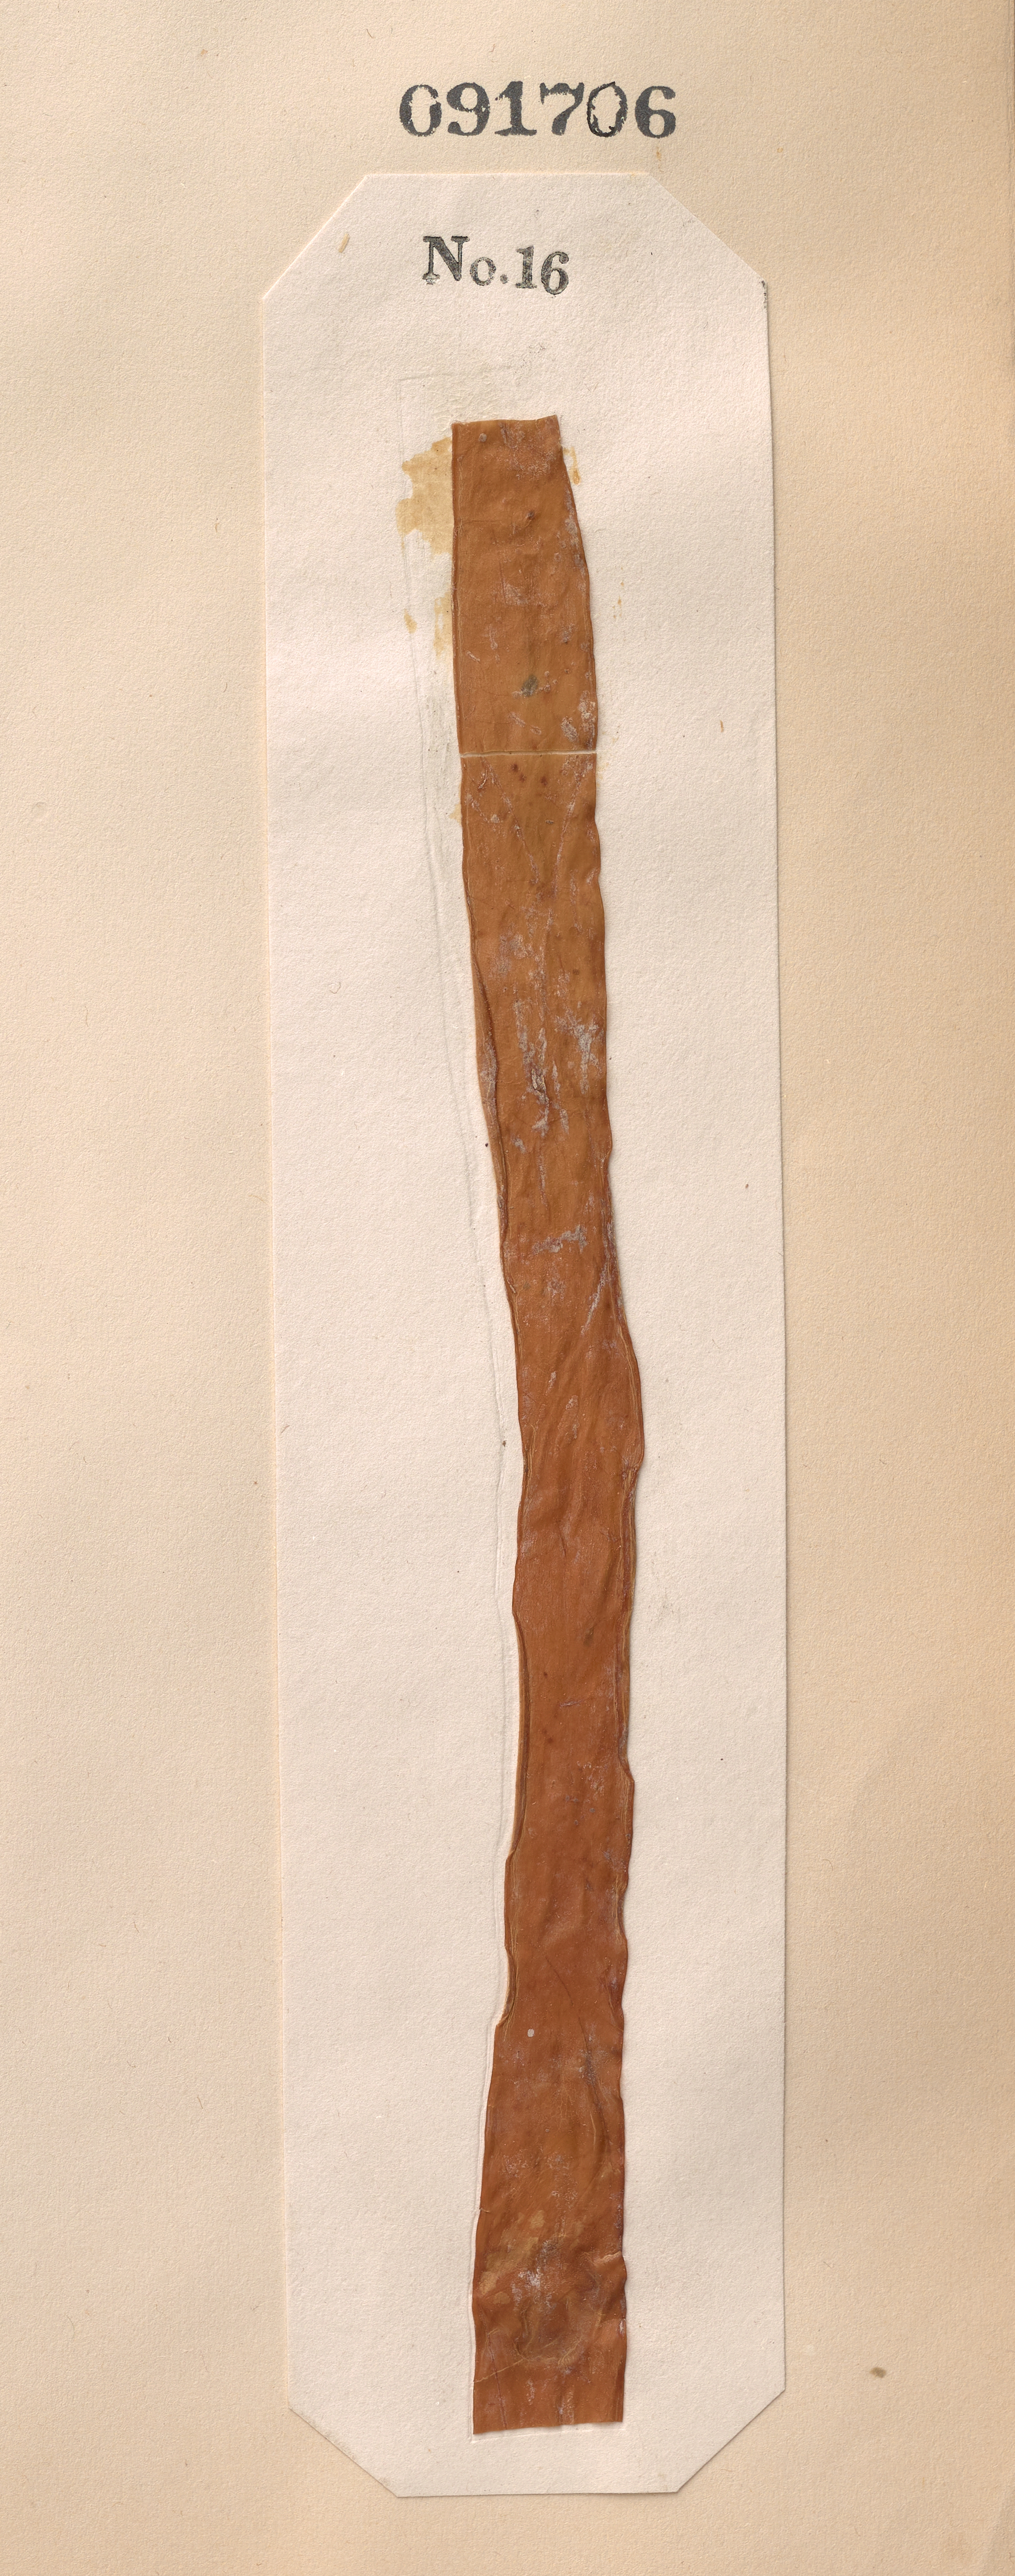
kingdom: Chromista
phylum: Ochrophyta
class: Phaeophyceae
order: Laminariales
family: Laminariaceae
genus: Laminaria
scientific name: Laminaria digitata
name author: (Hudson) J.V.Lamouroux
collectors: C. Durant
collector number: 16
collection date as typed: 1850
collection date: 1850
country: United States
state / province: New York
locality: New York Sound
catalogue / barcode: US 91706